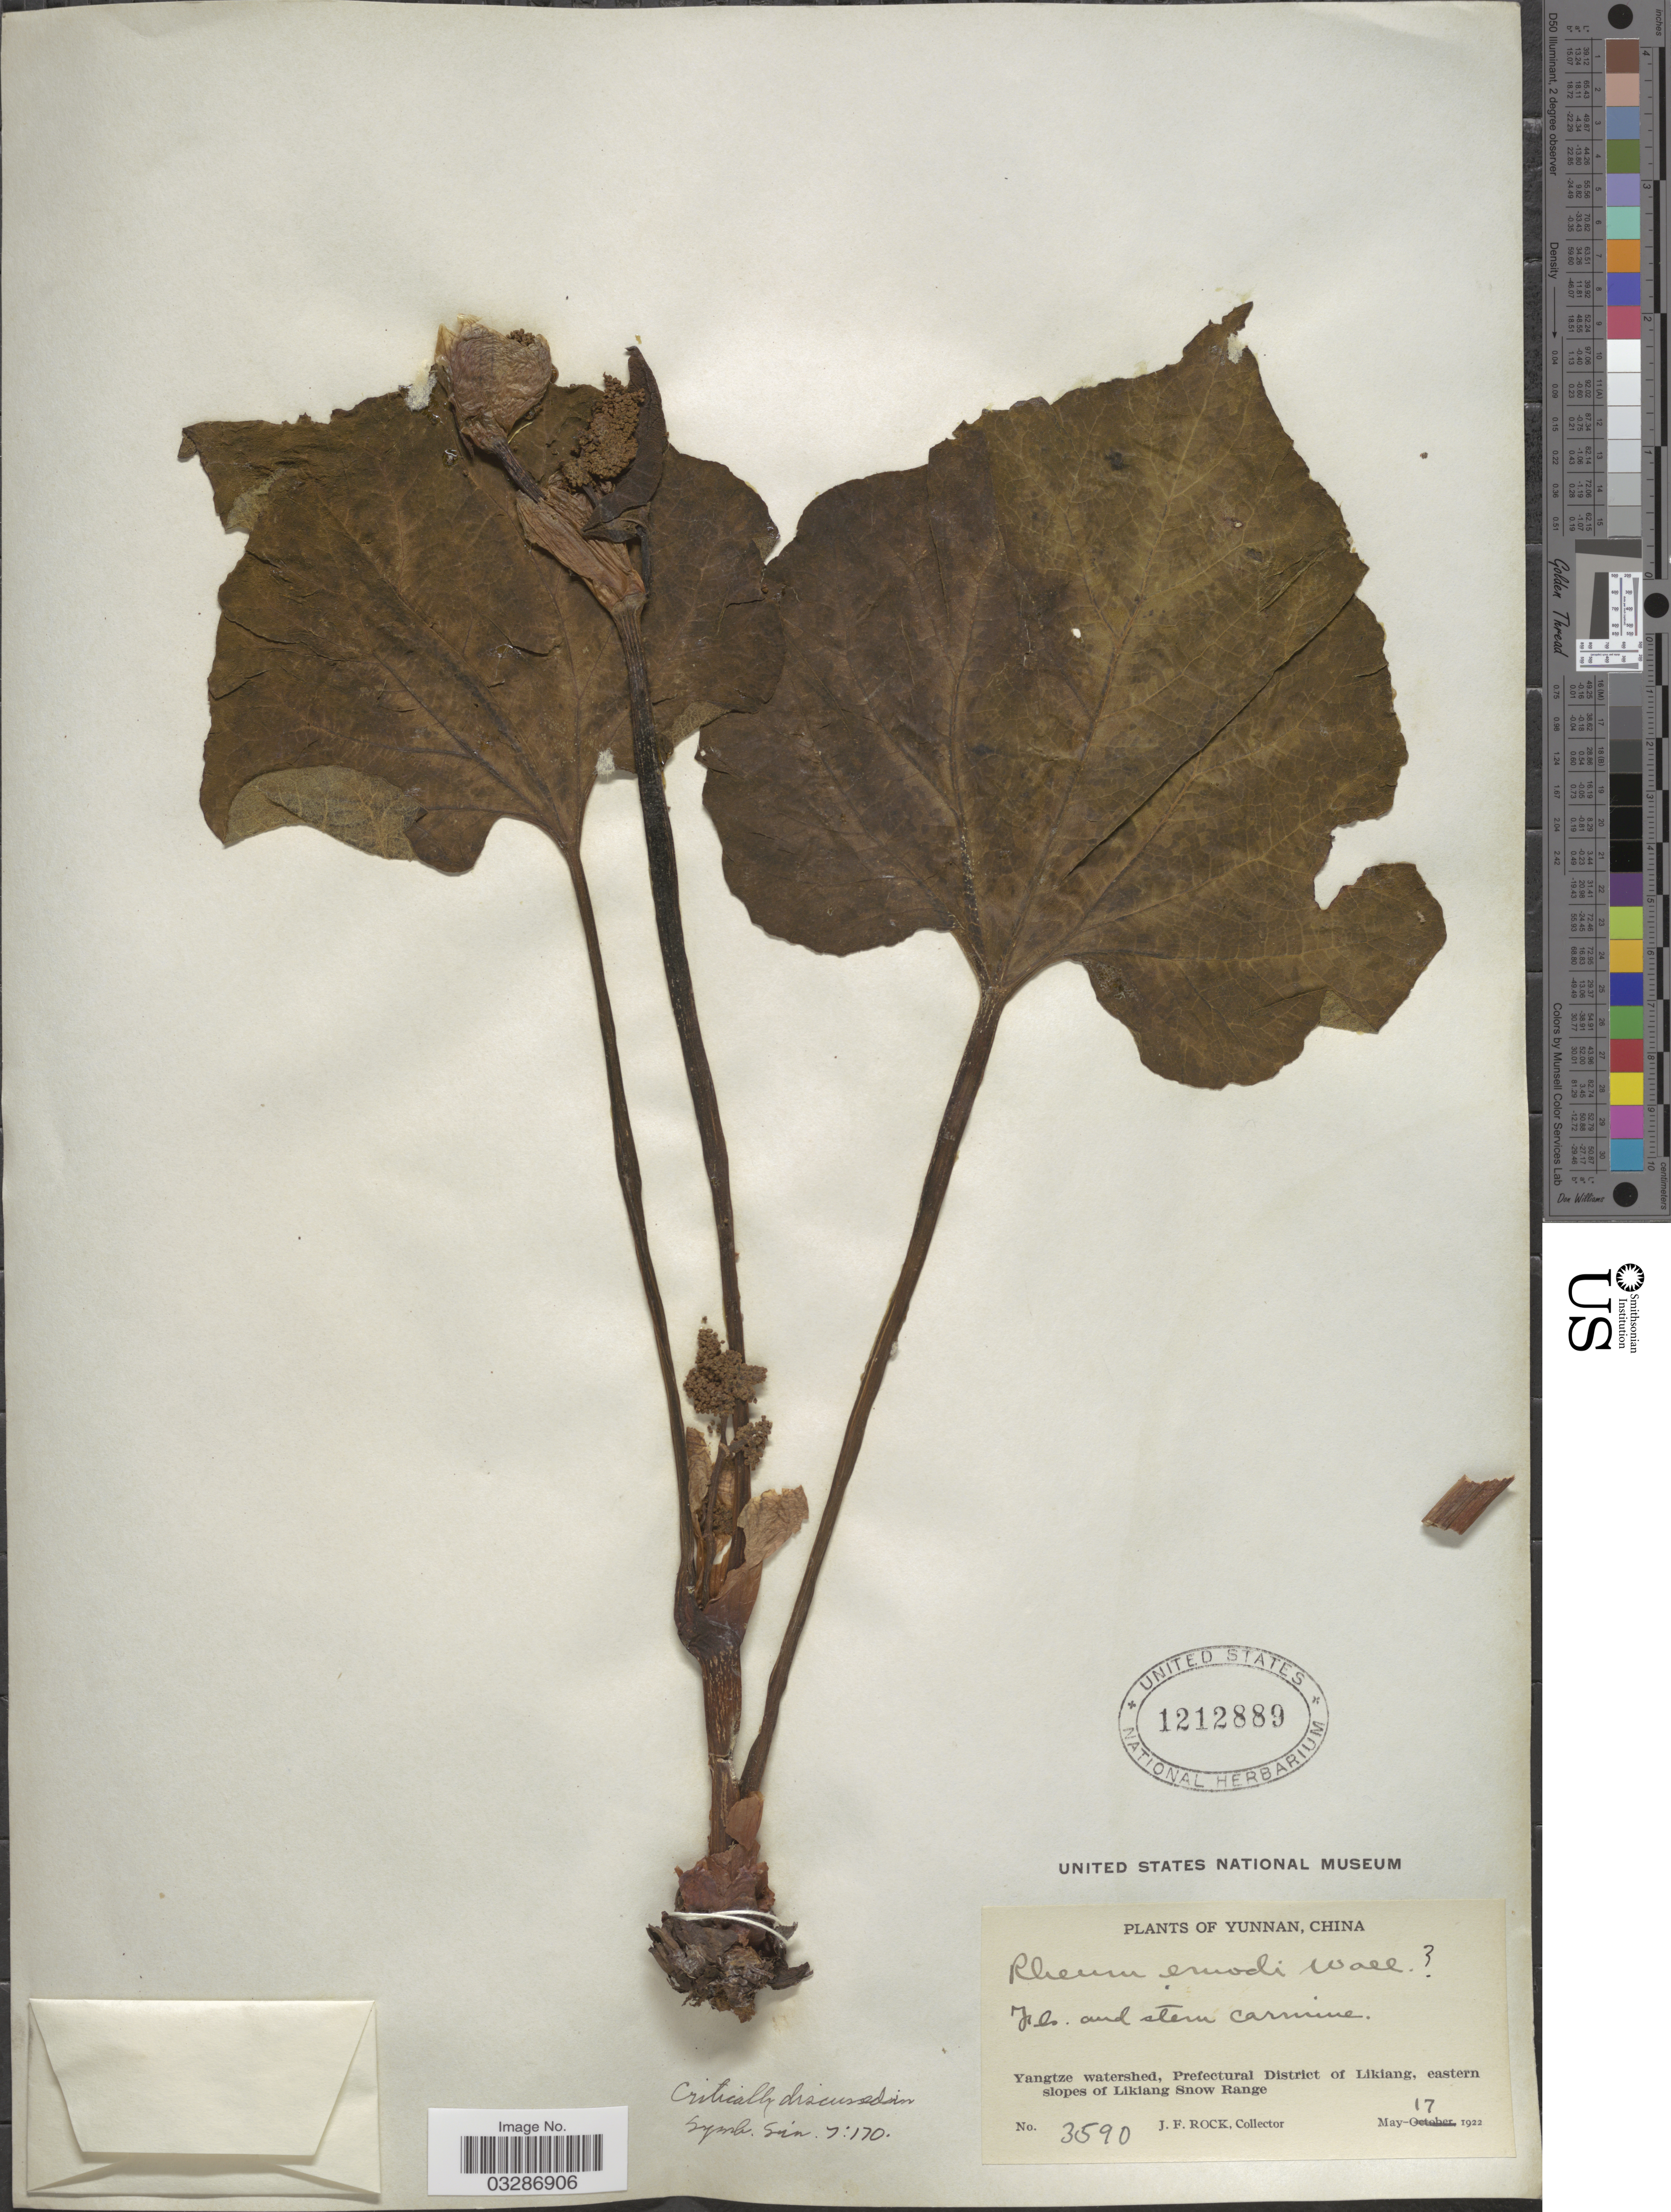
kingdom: Plantae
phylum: Tracheophyta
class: Magnoliopsida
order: Caryophyllales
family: Polygonaceae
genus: Rheum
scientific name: Rheum emodi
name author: Wall.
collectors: J. Rock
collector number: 3590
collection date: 1922-05-17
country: China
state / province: Yunnan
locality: Yangtze watershed, Prefectural District of Likiang, eastern slopes of Likiang Snow Range.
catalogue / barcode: US 1212889